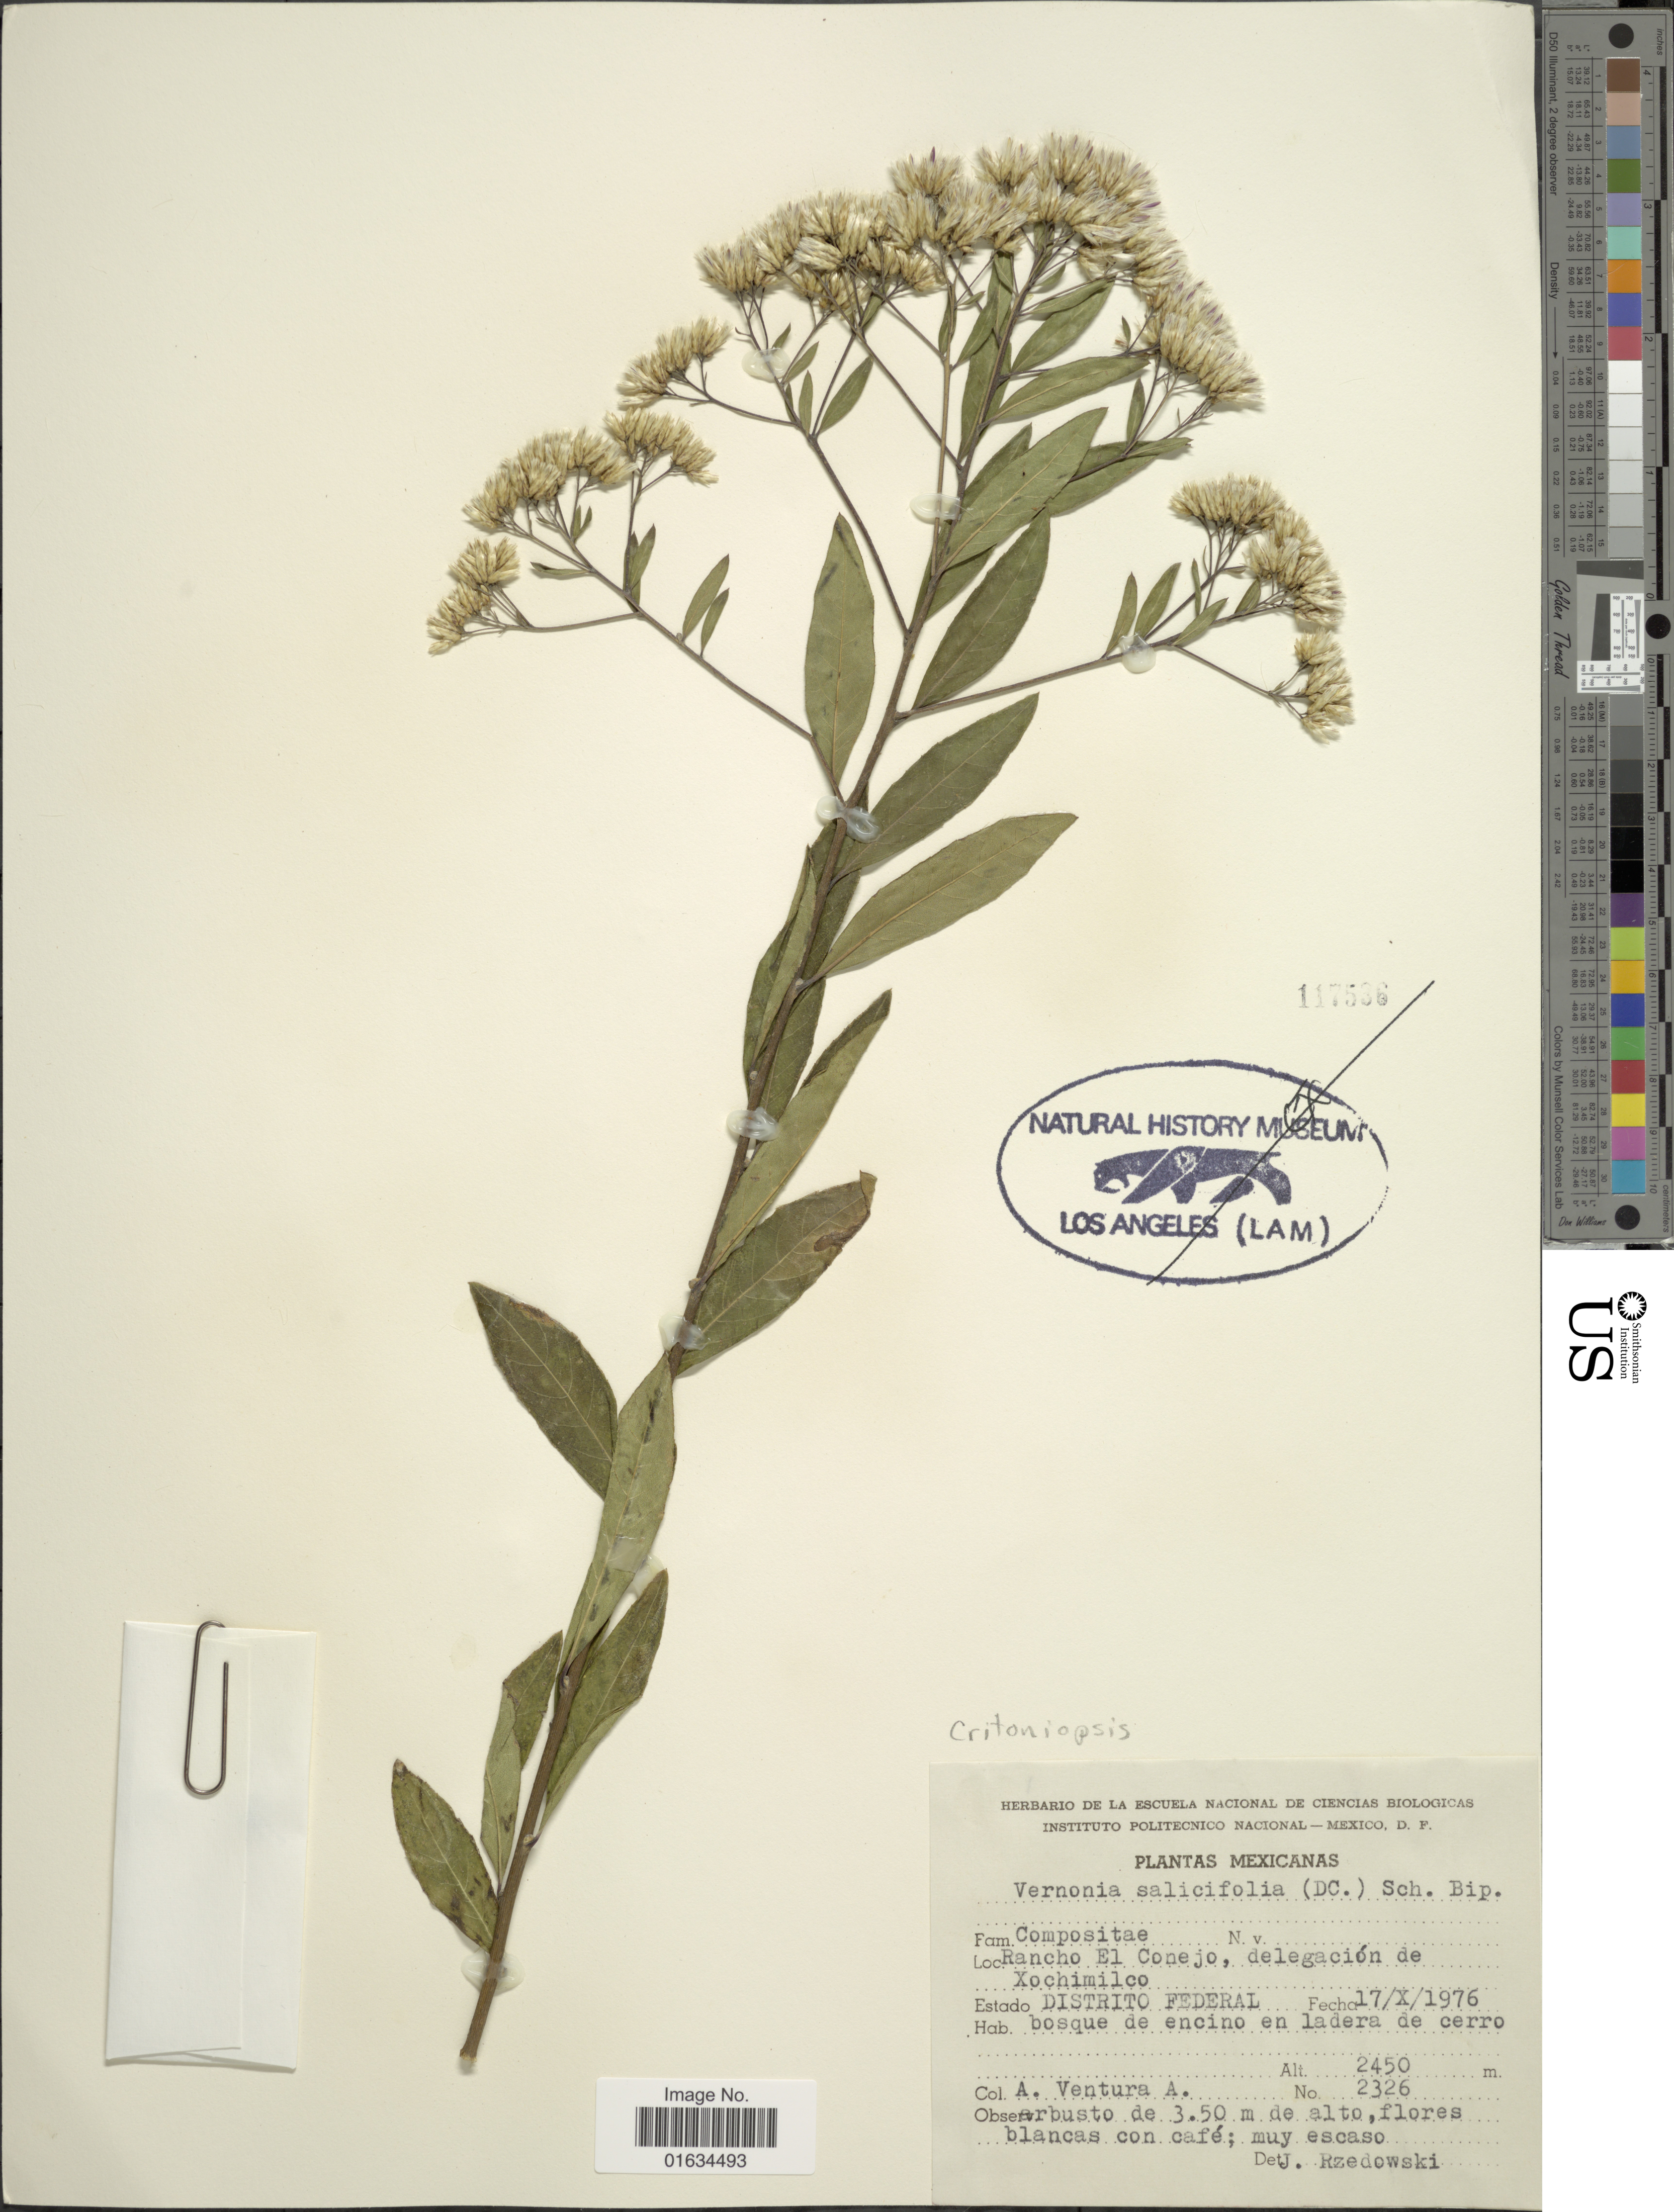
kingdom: Plantae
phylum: Tracheophyta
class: Magnoliopsida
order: Asterales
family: Asteraceae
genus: Critoniopsis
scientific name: Critoniopsis salicifolia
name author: (DC.) H. Rob.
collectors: A. Ventura A.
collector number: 2326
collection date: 1976-10-17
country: Mexico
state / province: Distrito Federal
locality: Rancho El Conejo, delegacion de Xochimilco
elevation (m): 2450